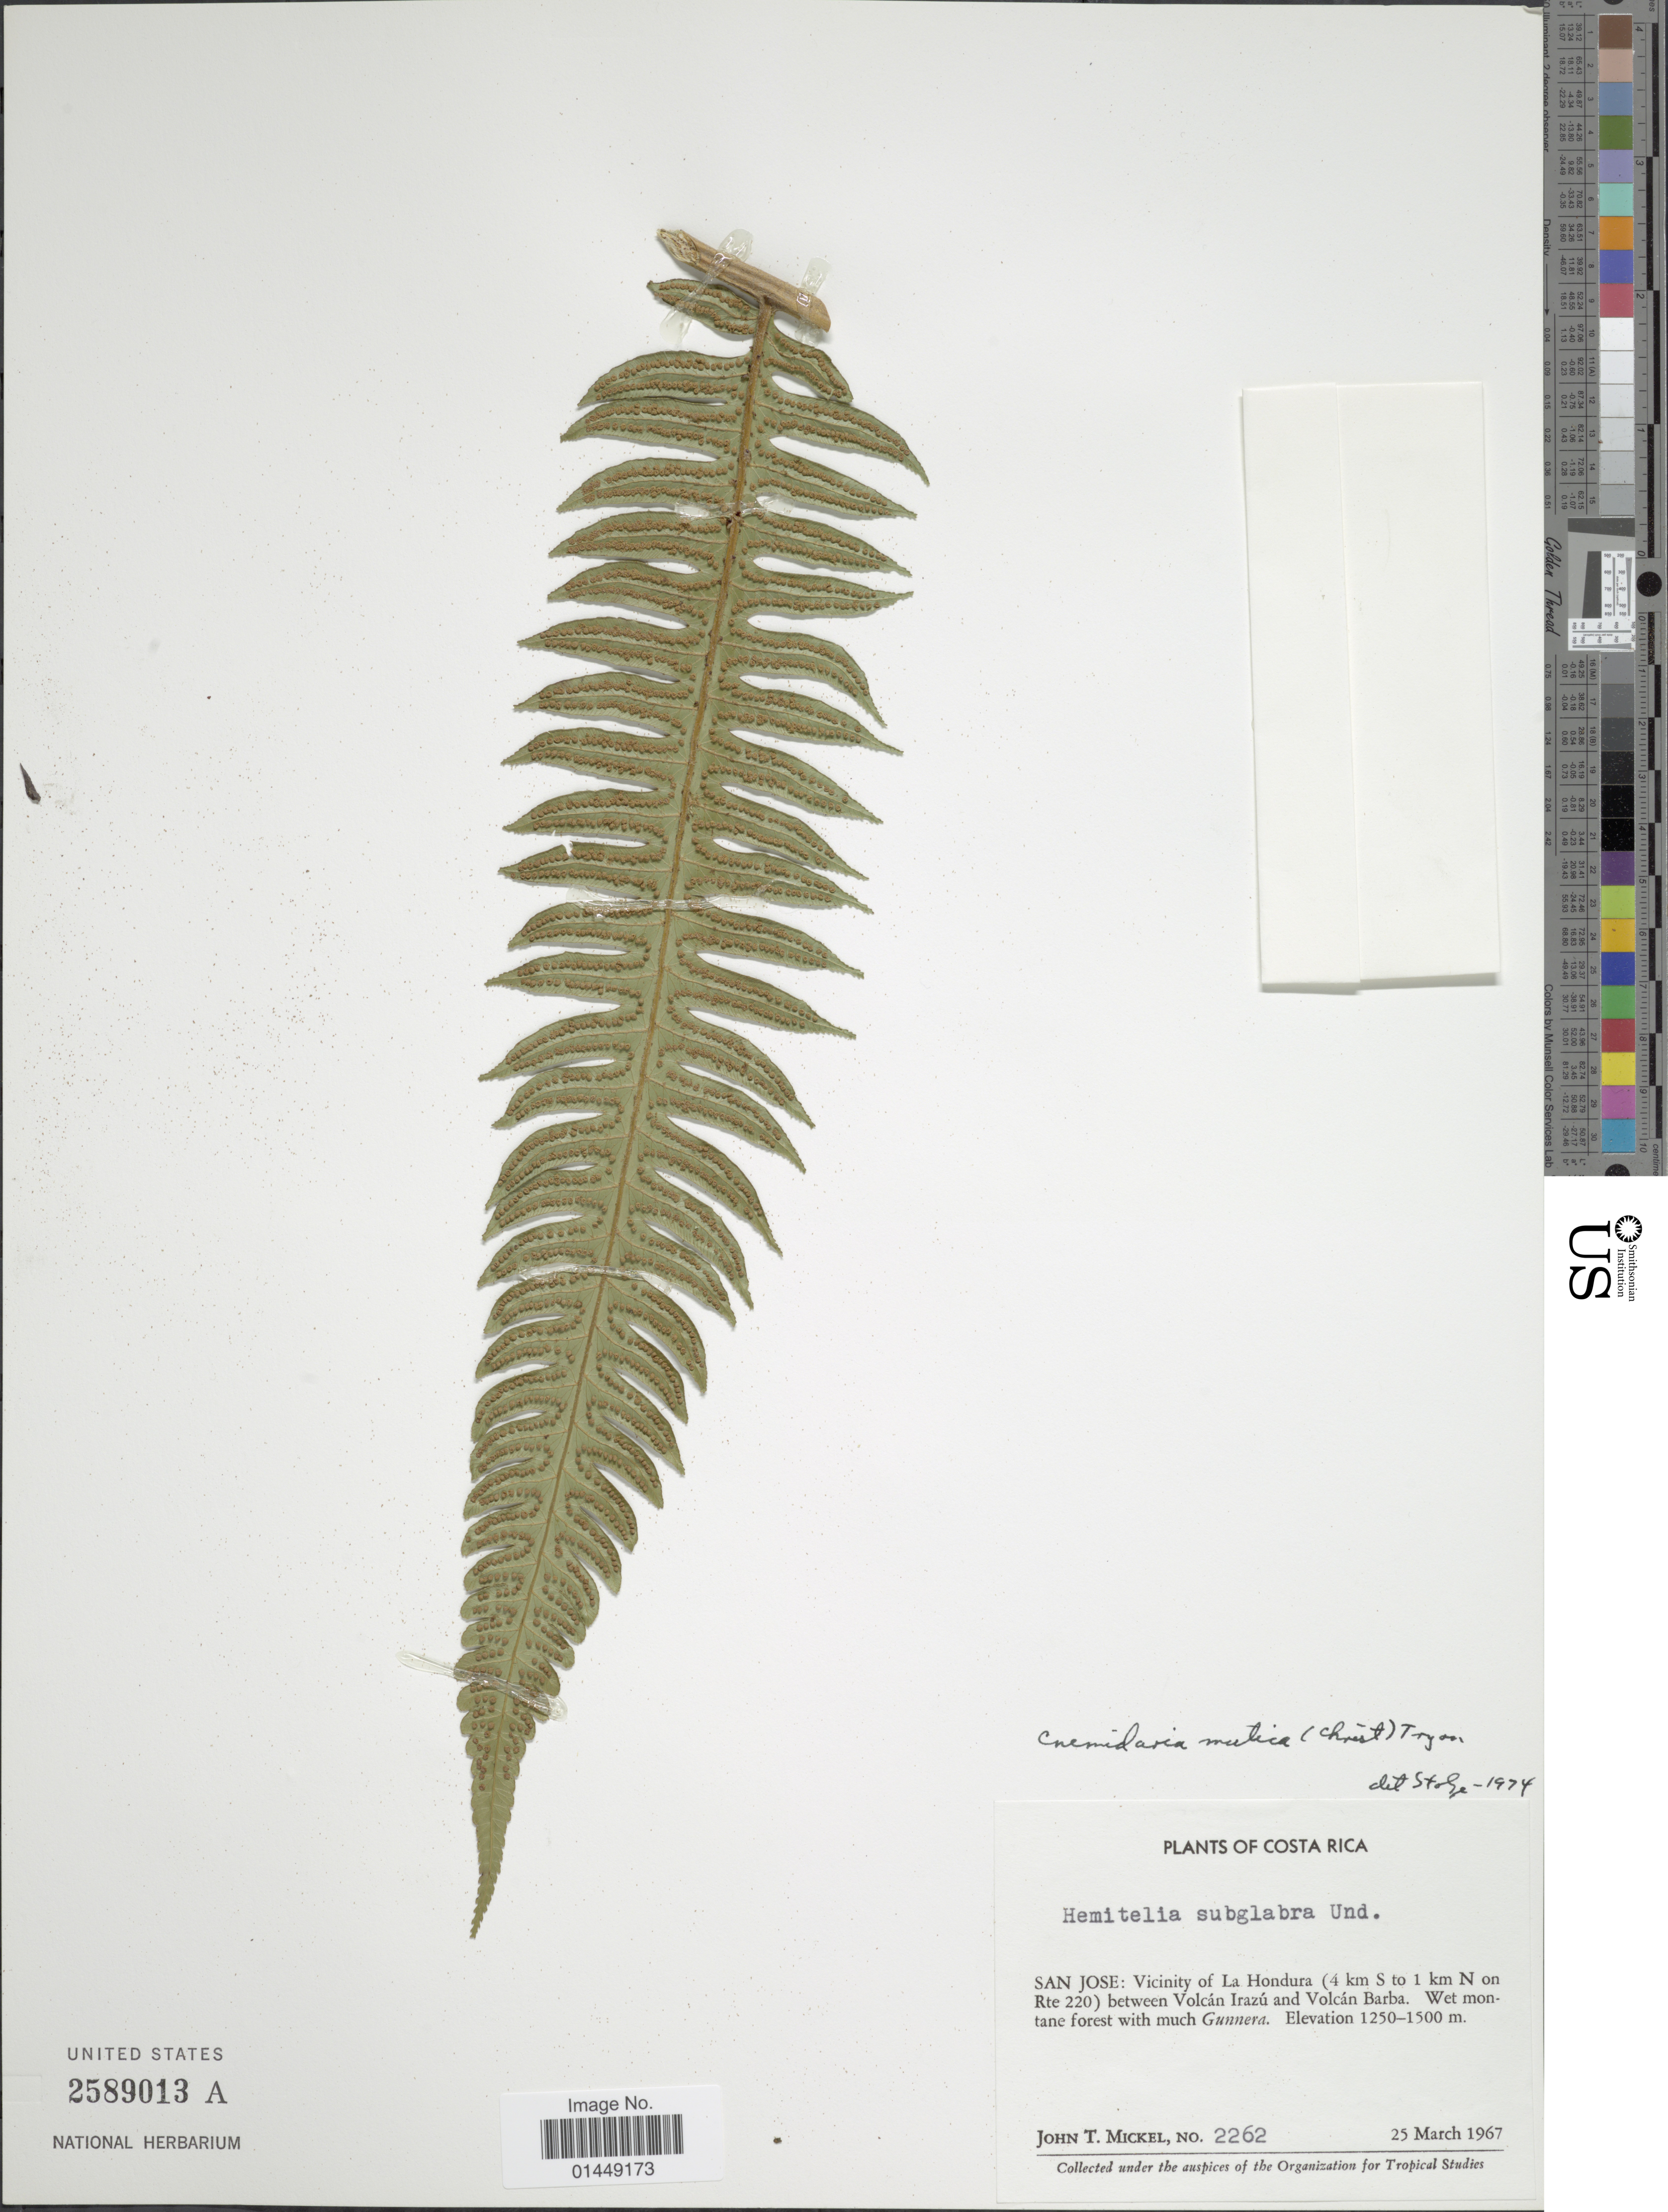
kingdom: Plantae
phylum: Tracheophyta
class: Polypodiopsida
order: Cyatheales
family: Cyatheaceae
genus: Cyathea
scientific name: Cyathea mutica var. mutica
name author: (Christ) Domin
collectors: J. T. Mickel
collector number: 2262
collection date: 1967-03-25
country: Costa Rica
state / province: San José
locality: San Jose: Vicinity of La Hondura (4 km S to 1 km N on Rte 220) between Volcán Irazú and Volcán Barba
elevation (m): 1250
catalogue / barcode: US 2589013A